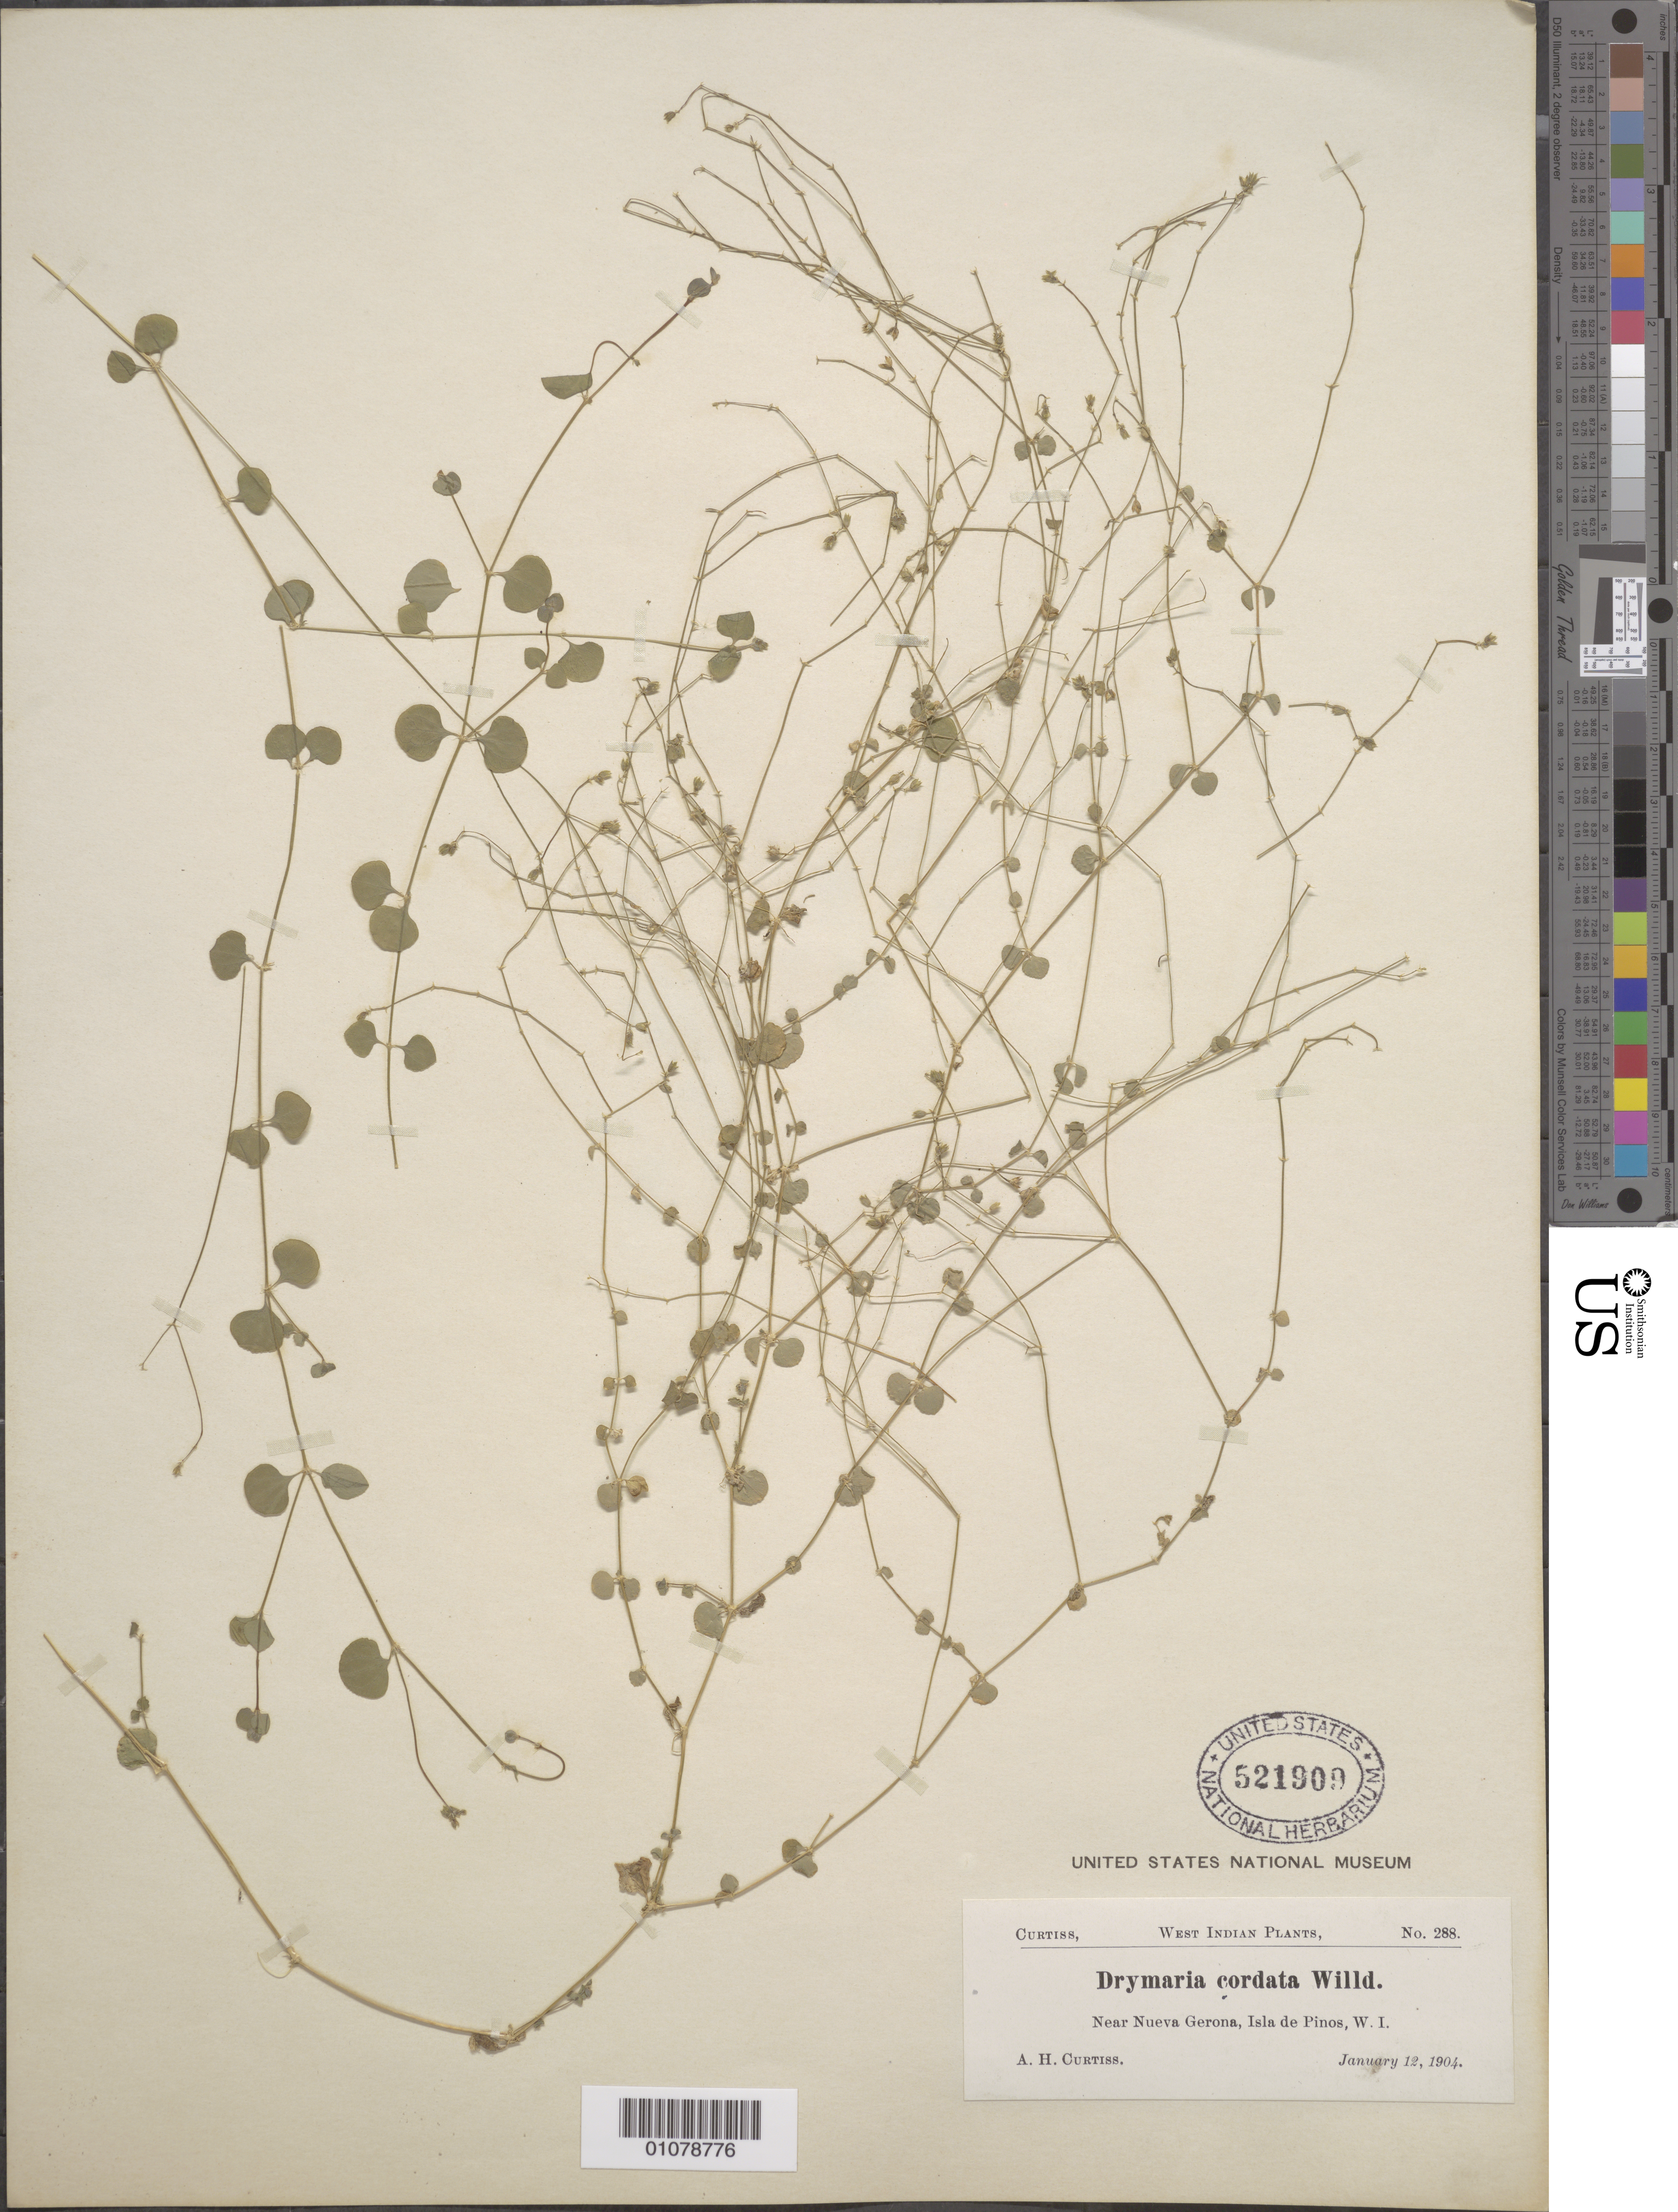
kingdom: Plantae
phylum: Tracheophyta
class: Magnoliopsida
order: Caryophyllales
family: Caryophyllaceae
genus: Drymaria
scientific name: Drymaria cordata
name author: (L.) Willd. ex Schult.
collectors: A. H. Curtiss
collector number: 288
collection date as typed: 12 Jan 1904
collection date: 1904-01-12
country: Cuba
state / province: Isla de La Juventud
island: Isla de la Juventud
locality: Isla de Pinos, near Nueva Gerona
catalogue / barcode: US 521909